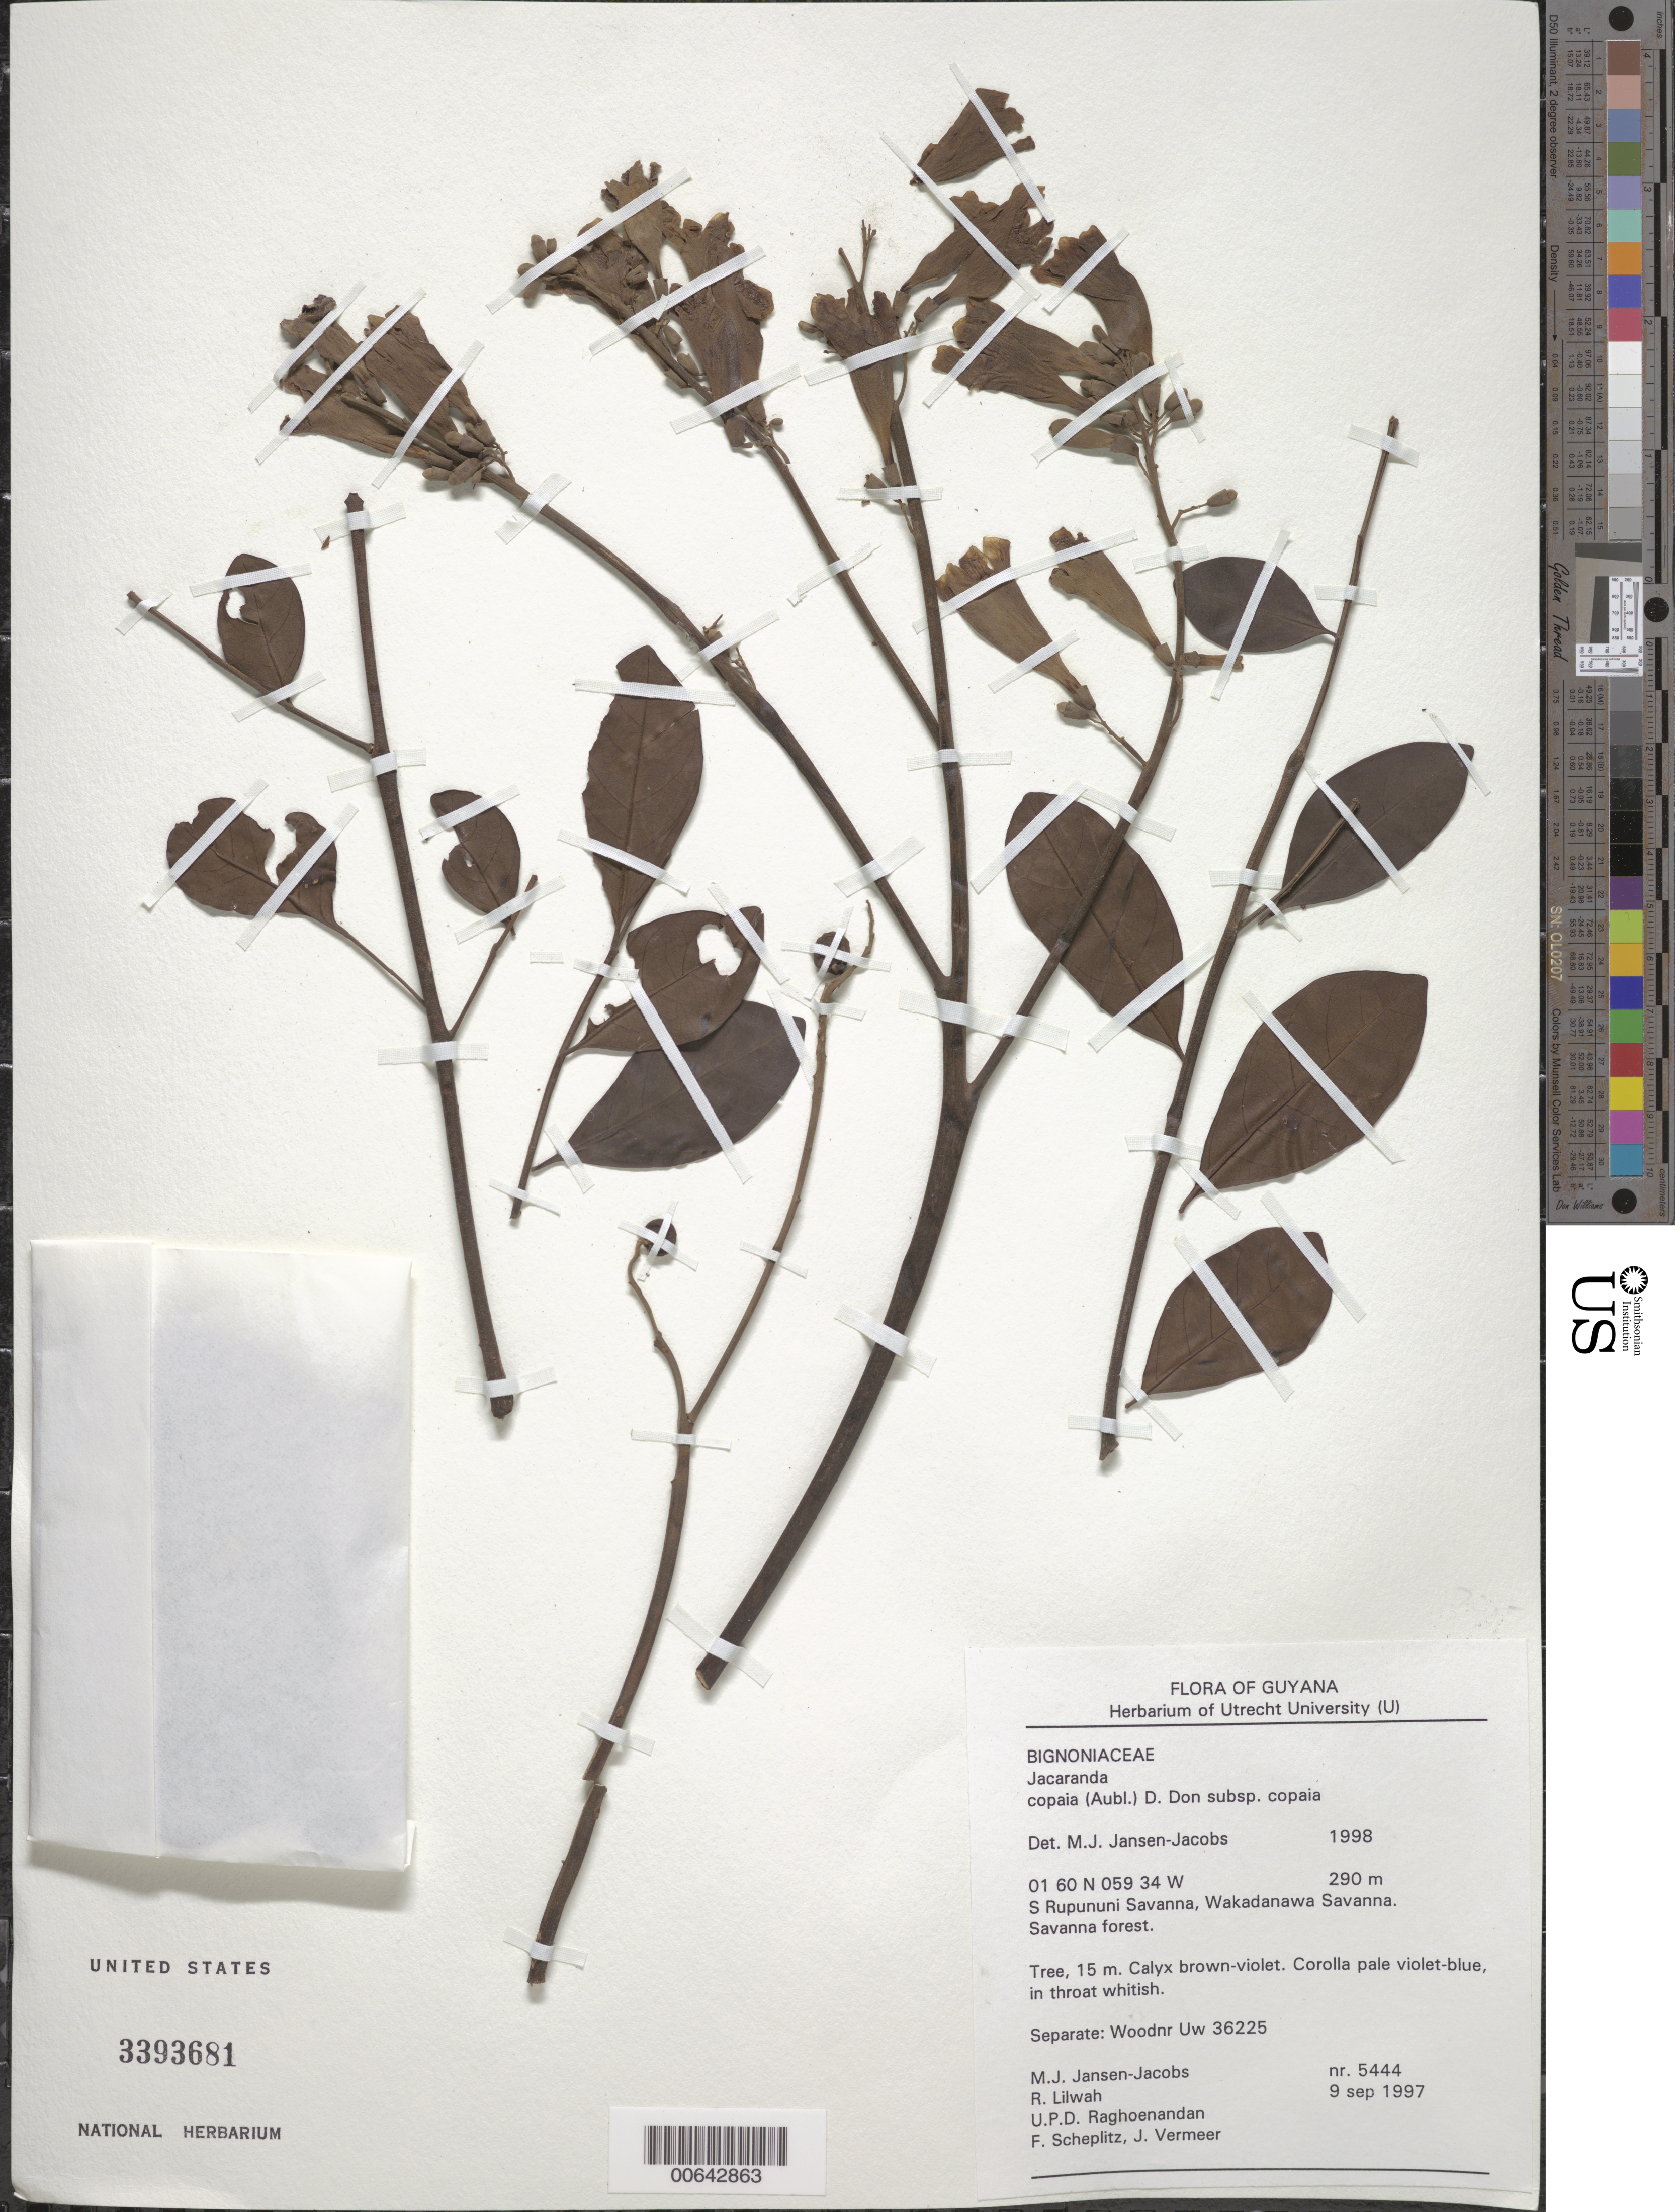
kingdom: Plantae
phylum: Tracheophyta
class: Magnoliopsida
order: Lamiales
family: Bignoniaceae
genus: Jacaranda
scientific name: Jacaranda copaia subsp. copaia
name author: (Aubl.) D. Don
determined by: Jansen-Jacobs, M. J., (U), Nationaal Herbarium Nederland, Utrecht University branch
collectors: M. J. Jansen-Jacobs, R. Lilwah, U. Raghoenandan, F. Scheplitz & J. Vermeer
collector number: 5444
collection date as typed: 9-Sep-97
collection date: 1997-09-09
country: Guyana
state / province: U. Takutu-U. Essequibo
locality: S. Rupununi savanna, Wakadanawa Savanna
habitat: Savanna forest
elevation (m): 290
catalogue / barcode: US 3393681